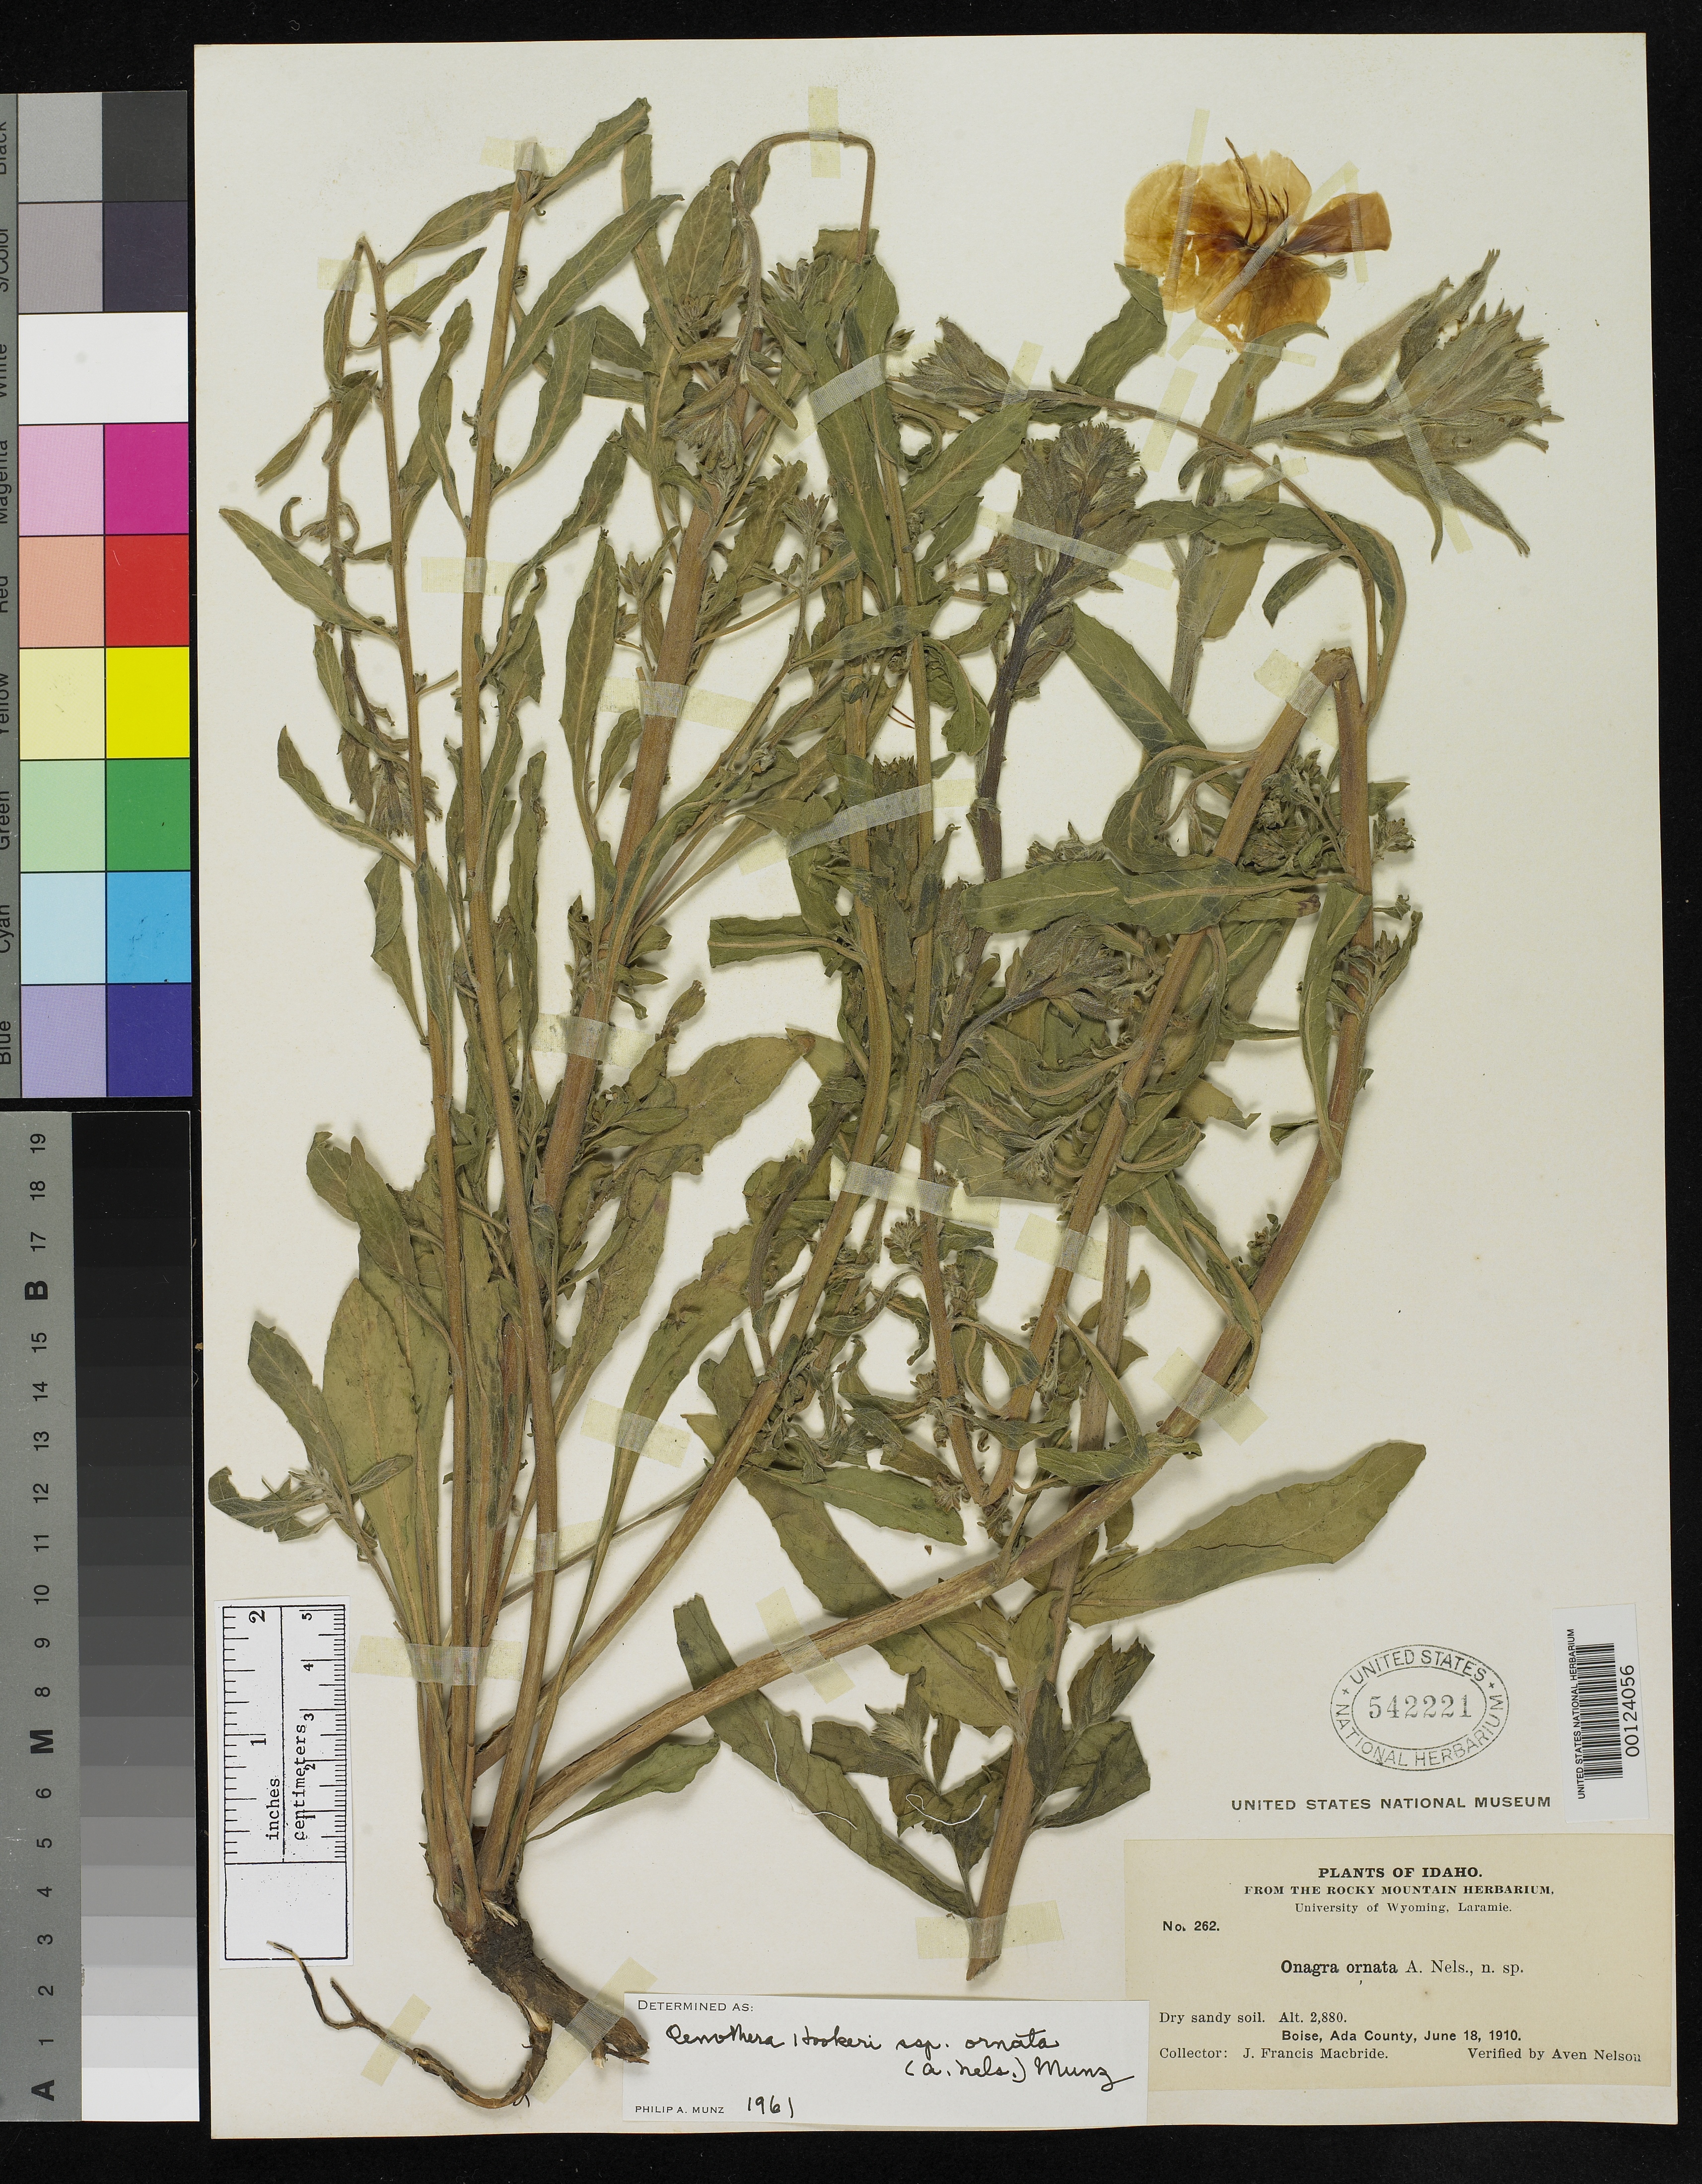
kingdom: Plantae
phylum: Tracheophyta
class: Magnoliopsida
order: Myrtales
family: Onagraceae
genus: Onagra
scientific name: Onagra ornata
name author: A. Nelson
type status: Isotype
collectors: J. F. Macbride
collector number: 262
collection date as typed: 18 Jun 1910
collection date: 1910-06-18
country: United States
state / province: Idaho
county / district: Ada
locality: Near Boise.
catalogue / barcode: US 542221